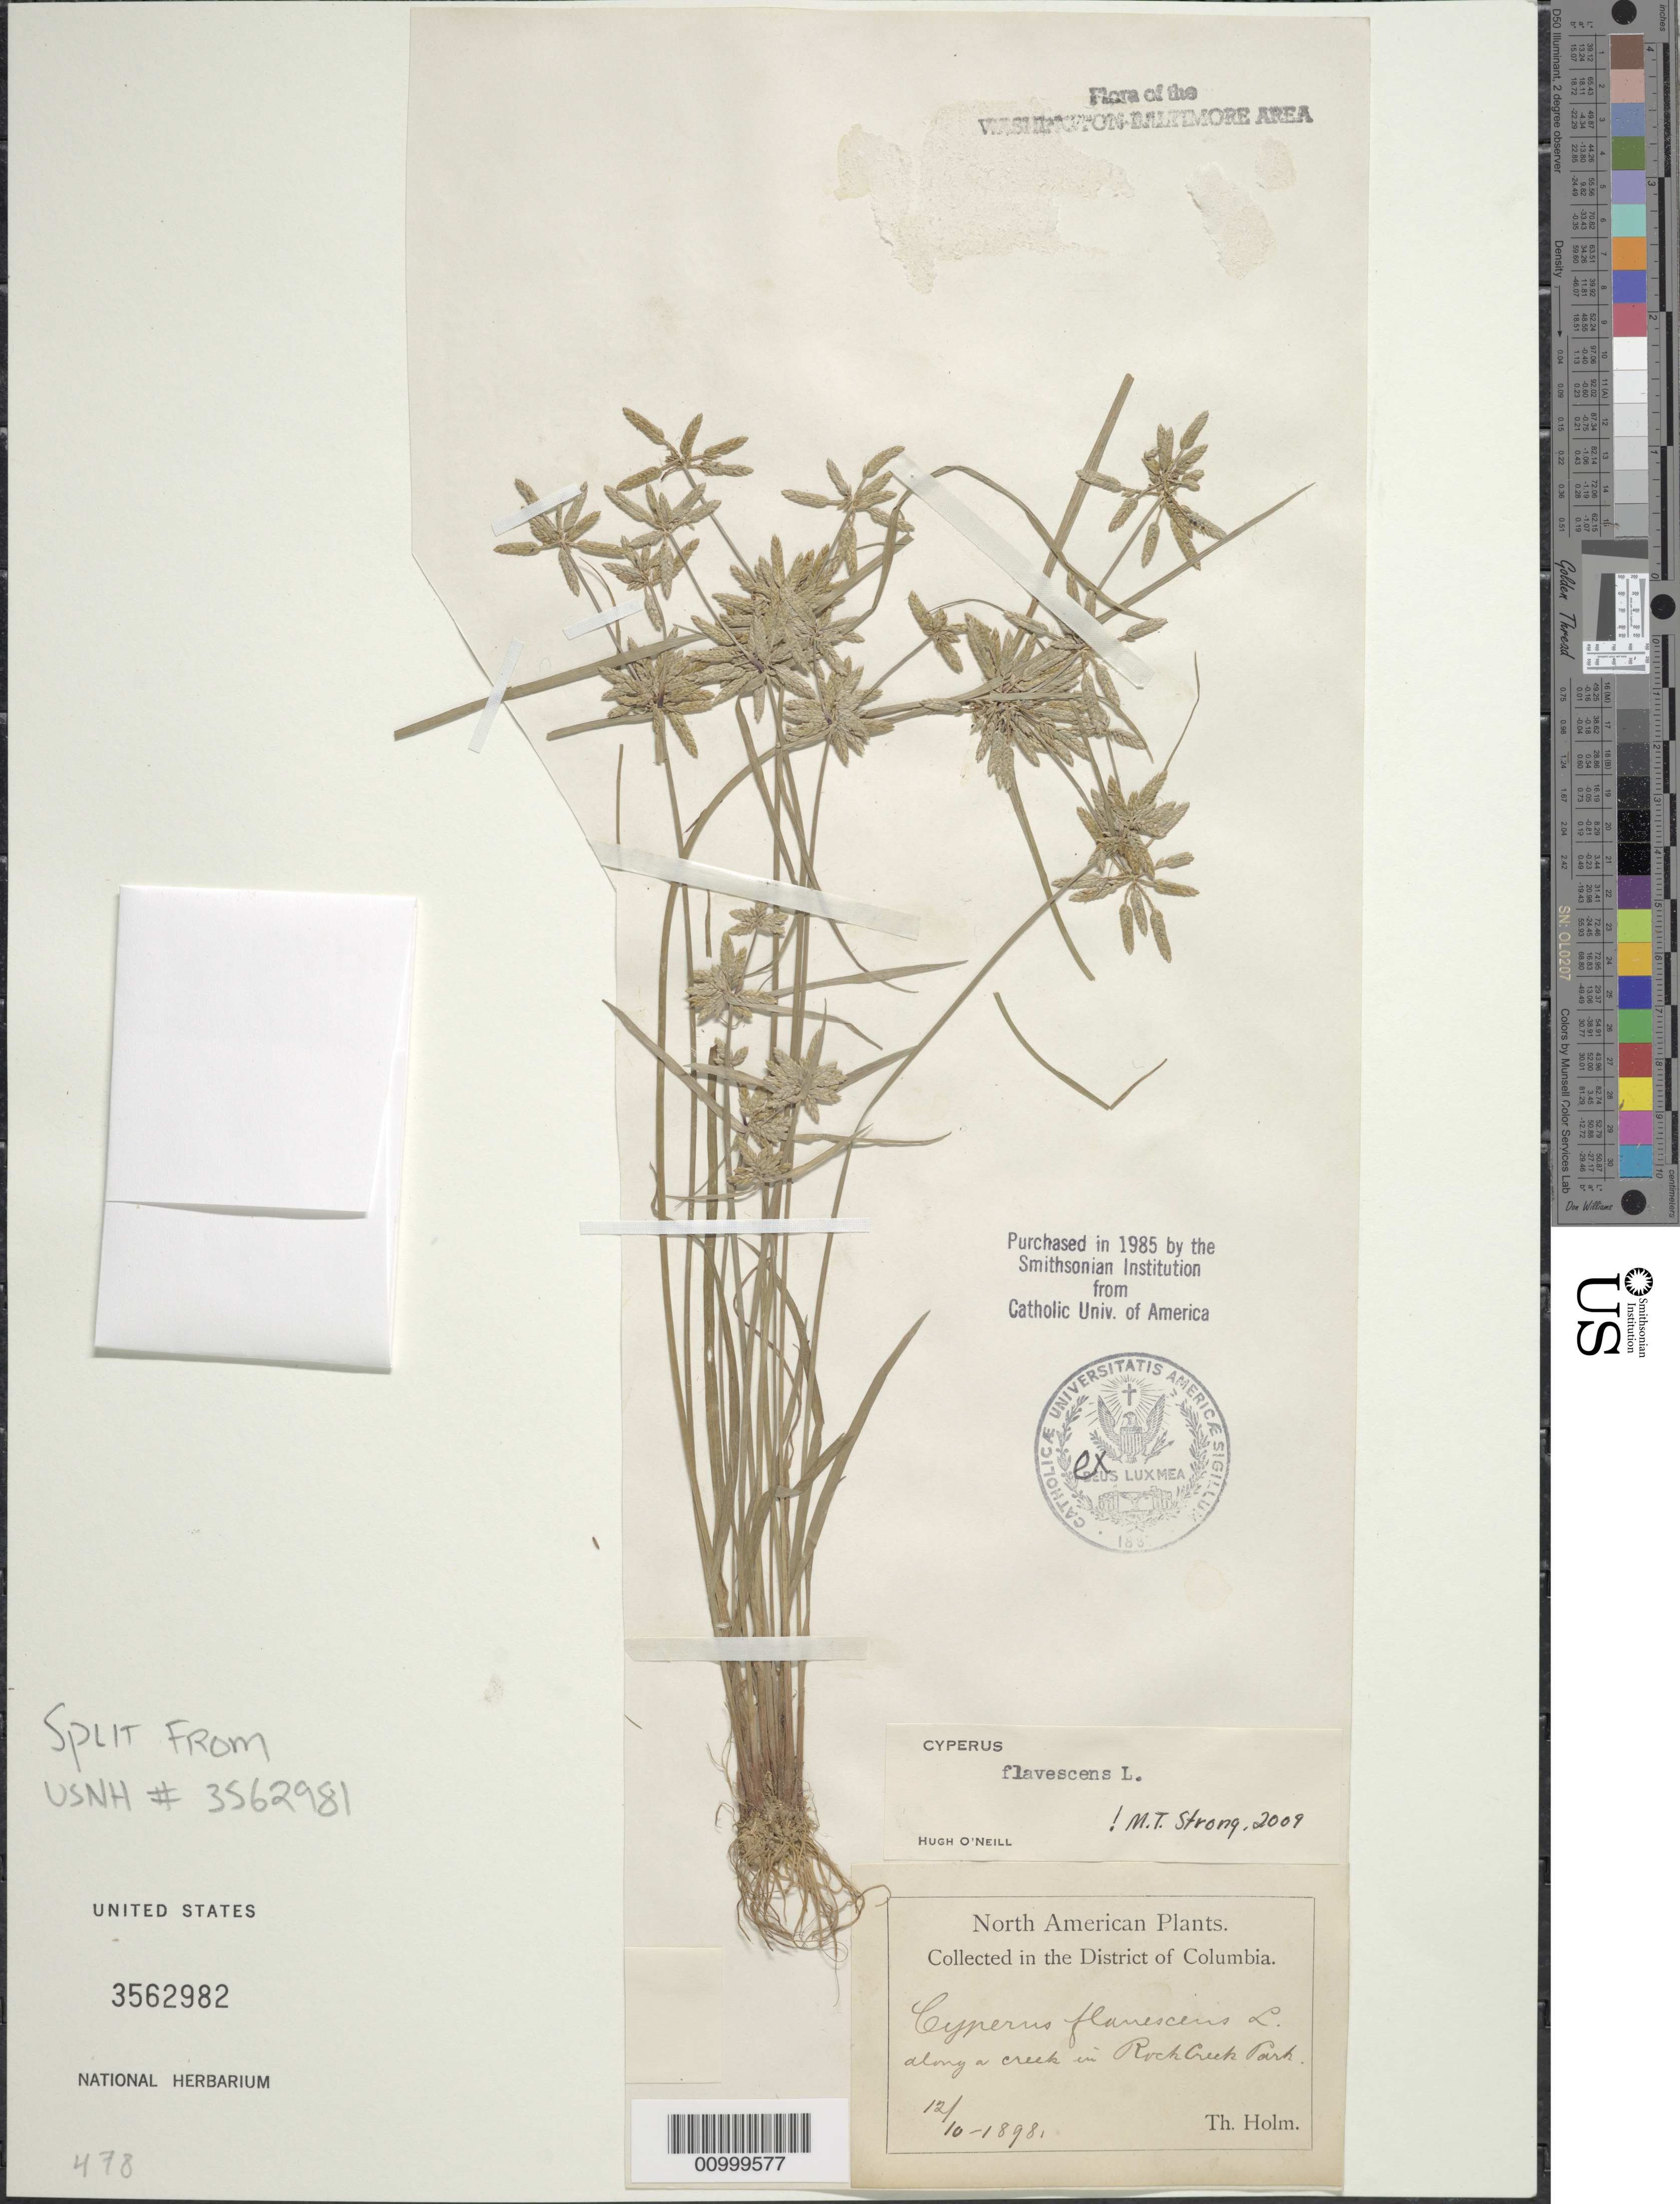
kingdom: Plantae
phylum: Tracheophyta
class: Liliopsida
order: Poales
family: Cyperaceae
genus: Cyperus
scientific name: Cyperus flavescens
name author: L.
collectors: T. Holm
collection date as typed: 12 Oct 1898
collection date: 1898-10-12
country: United States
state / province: District of Columbia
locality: Rock Creek Park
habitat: along a creek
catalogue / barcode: US 3562982